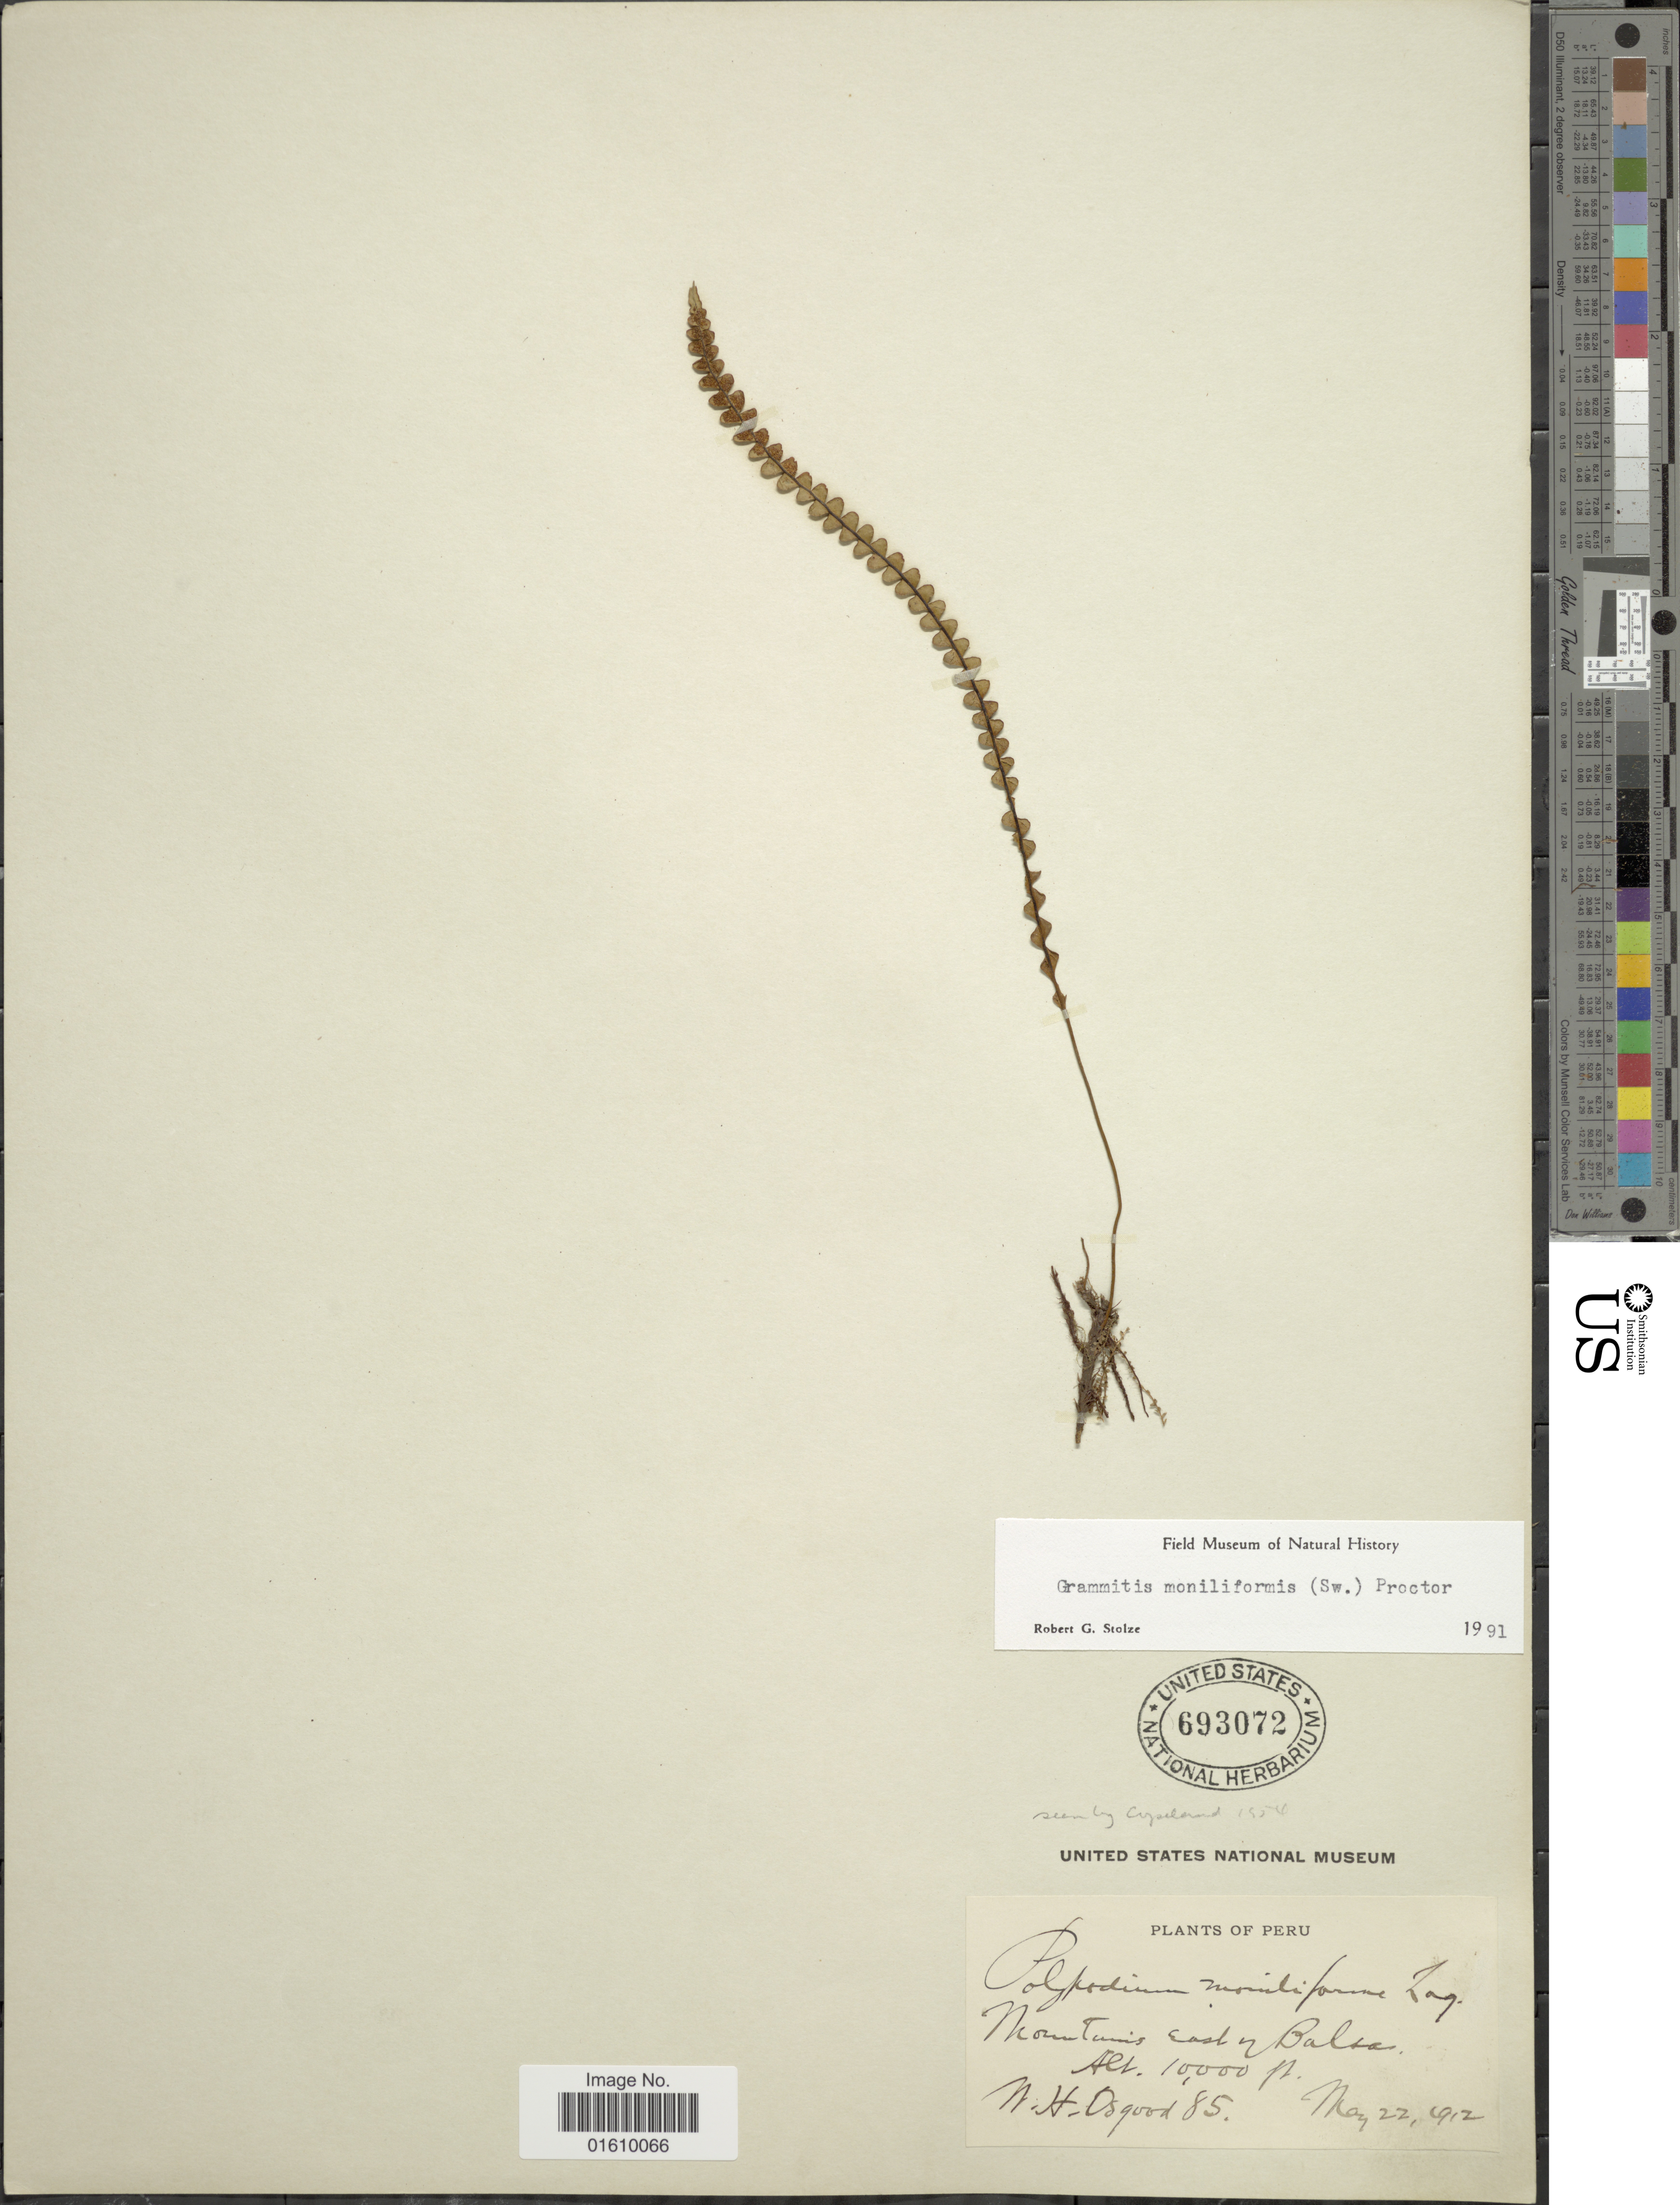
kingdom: Plantae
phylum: Tracheophyta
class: Polypodiopsida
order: Polypodiales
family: Polypodiaceae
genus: Melpomene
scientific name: Melpomene moniliformis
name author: (Lag. ex Sw.) A.R. Sm. & R.C. Moran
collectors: W. Osgood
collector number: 85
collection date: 1912-05-22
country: Peru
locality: Mountains east of Balsas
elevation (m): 3048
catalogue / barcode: US 693072